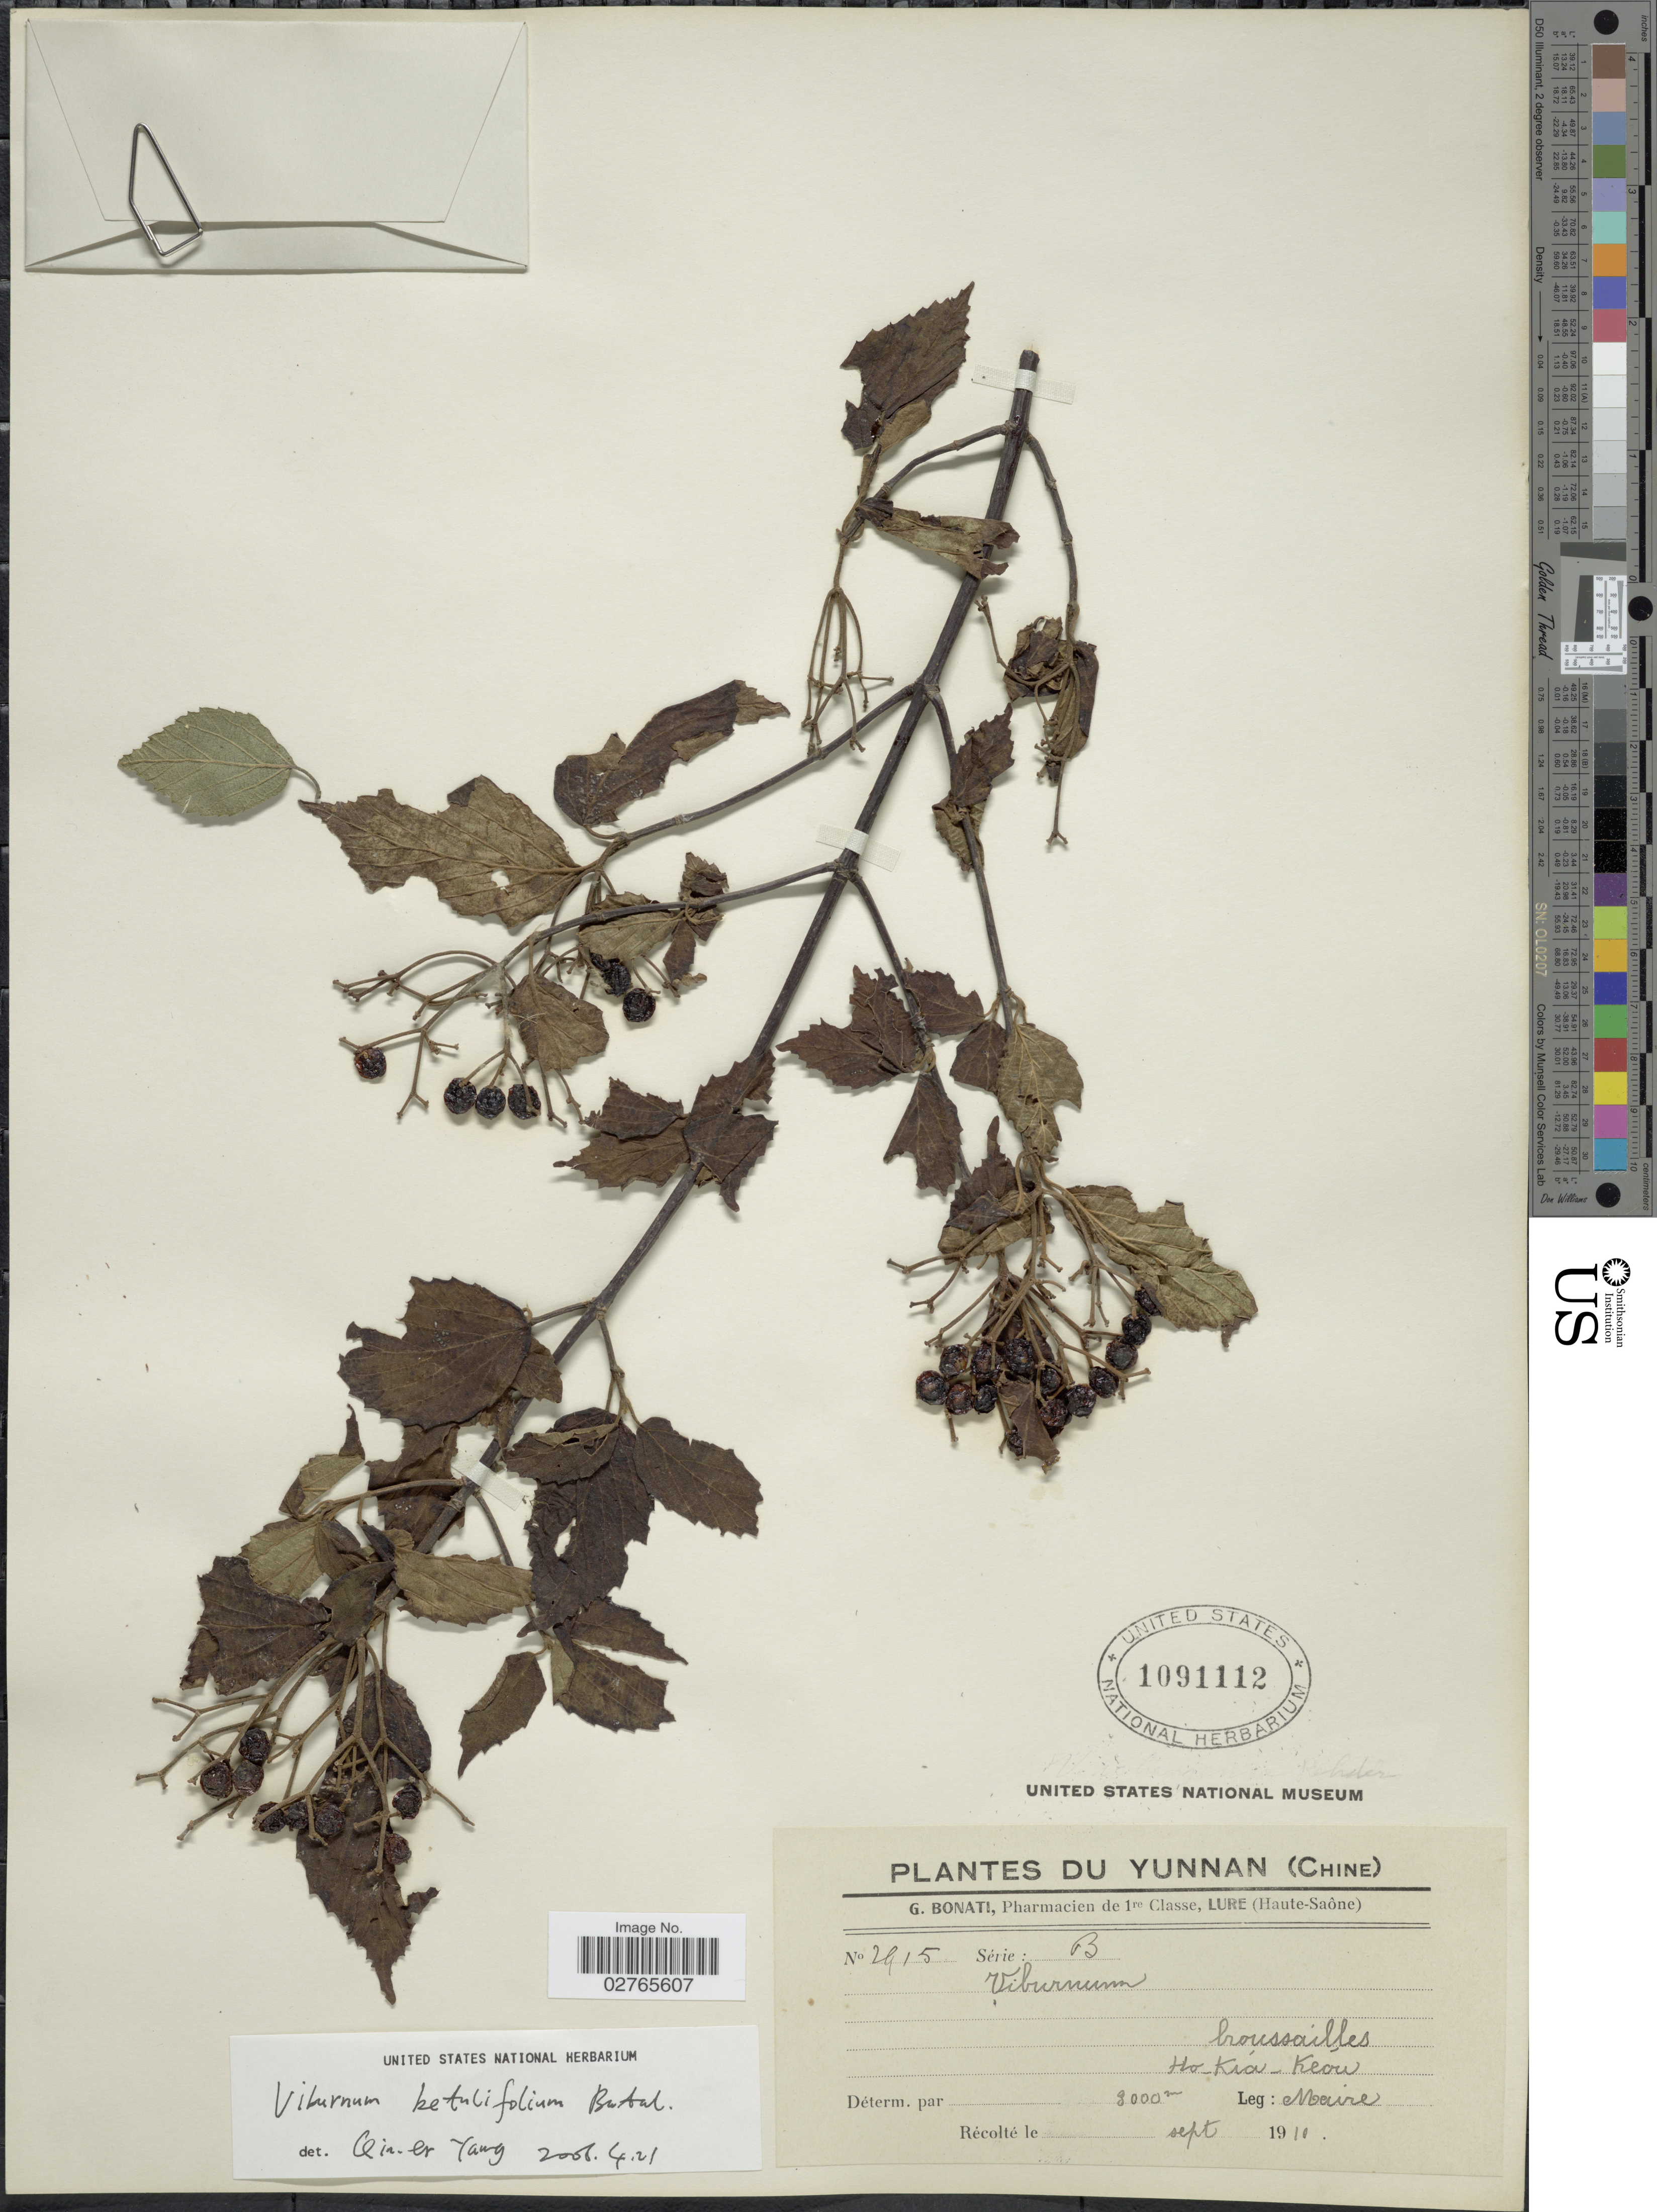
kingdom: Plantae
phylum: Tracheophyta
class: Magnoliopsida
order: Dipsacales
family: Viburnaceae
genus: Viburnum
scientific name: Viburnum betulifolium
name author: Batalin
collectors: Maire, --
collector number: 2915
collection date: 1911-09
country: China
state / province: Yunnan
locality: Ho Kía-Kéou.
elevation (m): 3000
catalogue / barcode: US 1091112